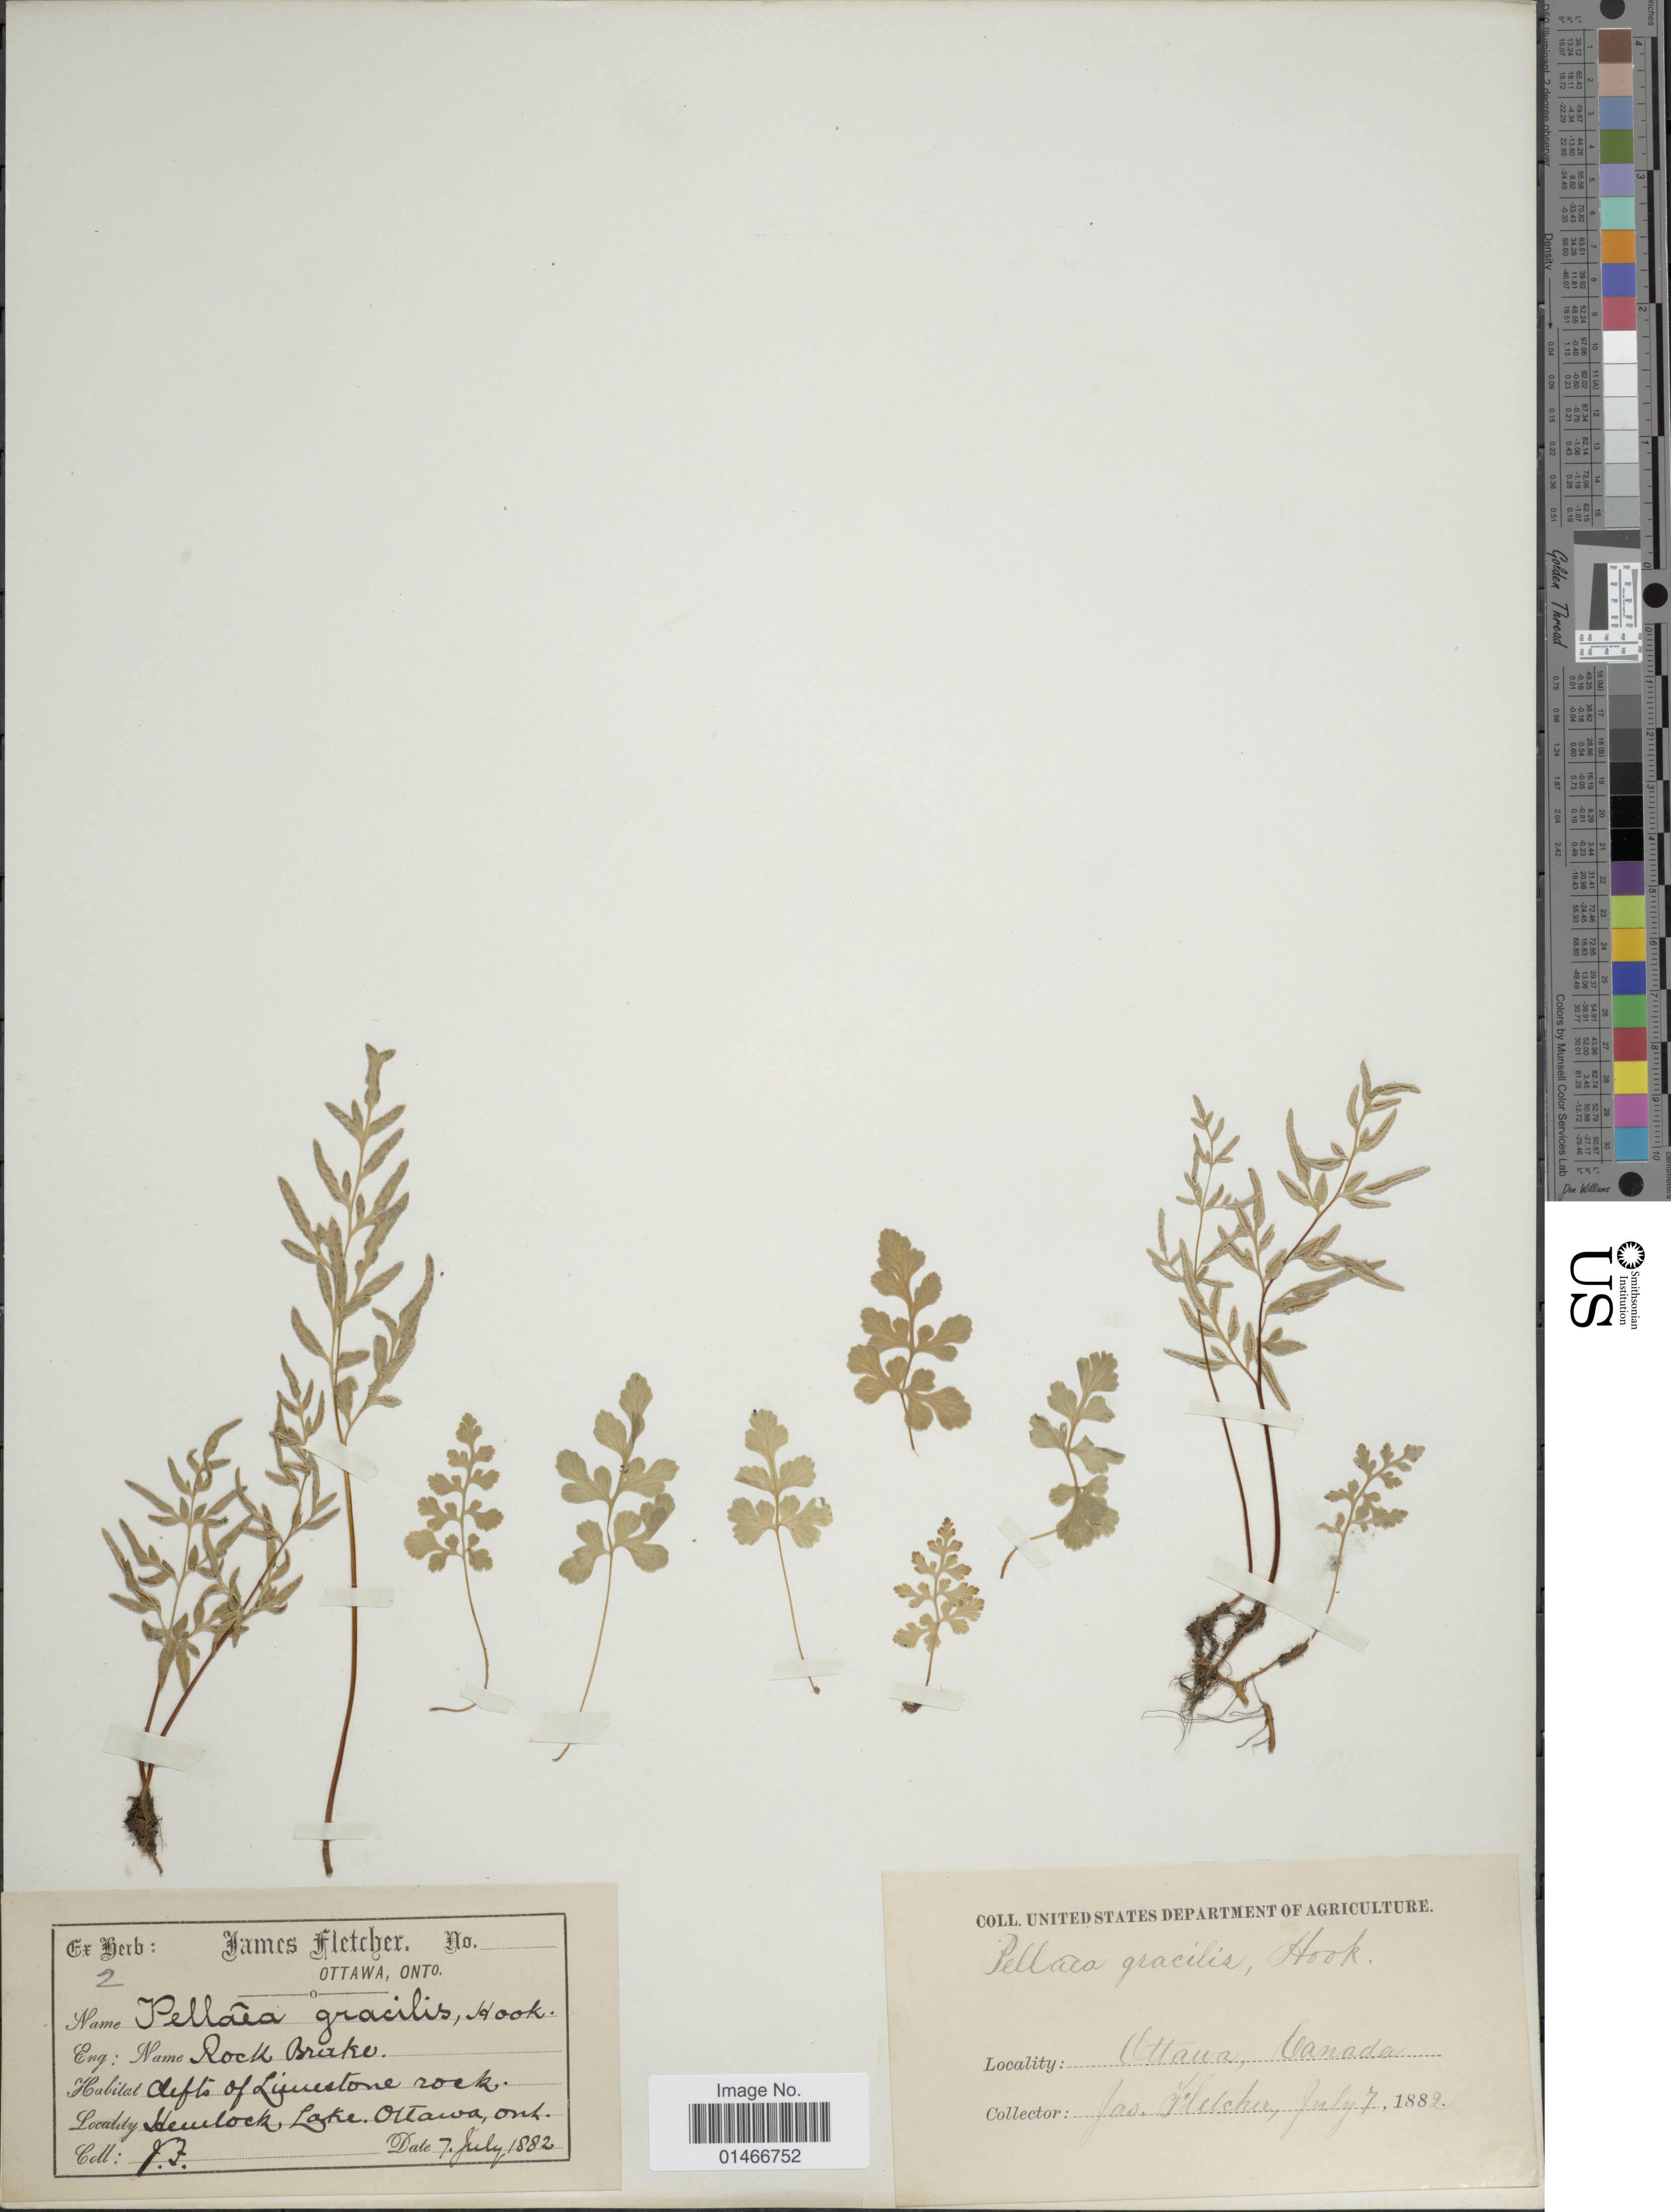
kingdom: Plantae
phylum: Tracheophyta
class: Polypodiopsida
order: Polypodiales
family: Pteridaceae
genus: Cryptogramma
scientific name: Cryptogramma stelleri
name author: (S.G. Gmel.) Prantl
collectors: J. Fletcher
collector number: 2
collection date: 1882-07-07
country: Canada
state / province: Ontario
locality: Hemlock, Lake. Ottawa, ont.